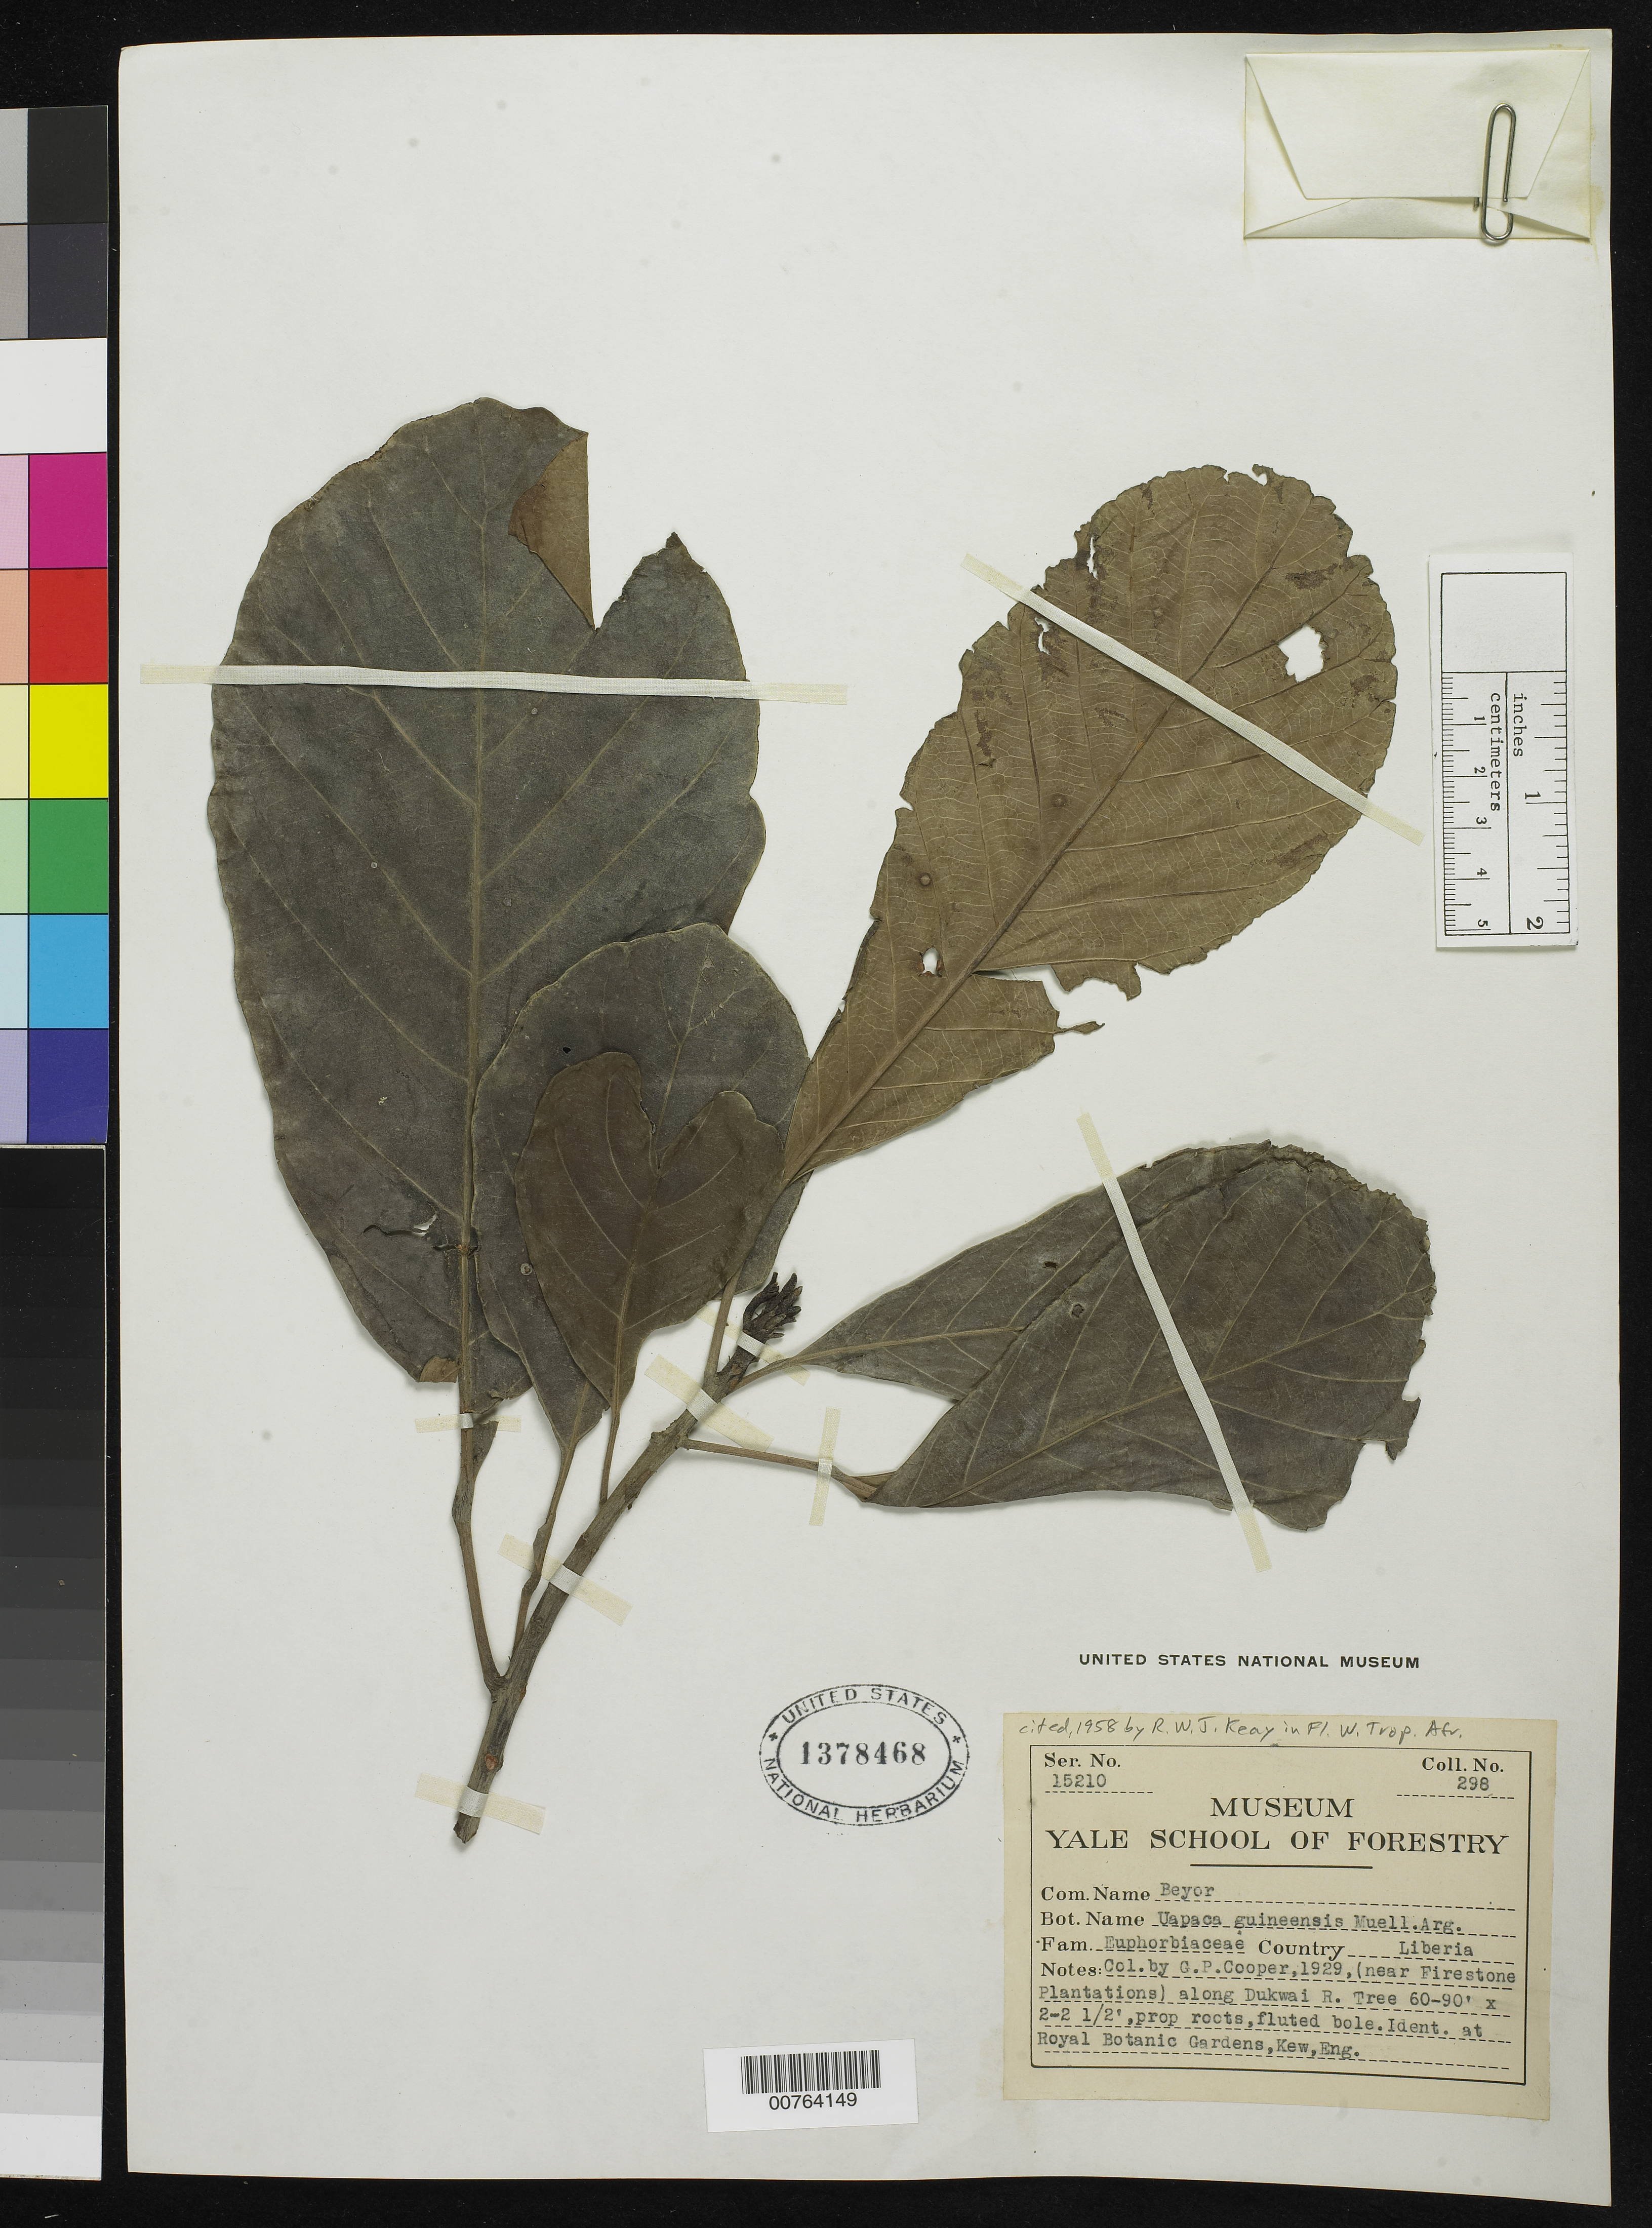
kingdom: Plantae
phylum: Tracheophyta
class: Magnoliopsida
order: Malpighiales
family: Phyllanthaceae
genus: Uapaca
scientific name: Uapaca guineensis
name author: Müll. Arg.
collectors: G. Cooper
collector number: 298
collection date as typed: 1929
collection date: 1929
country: Liberia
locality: (near Firestone Plantations) along Dukwai River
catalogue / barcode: US 1378468